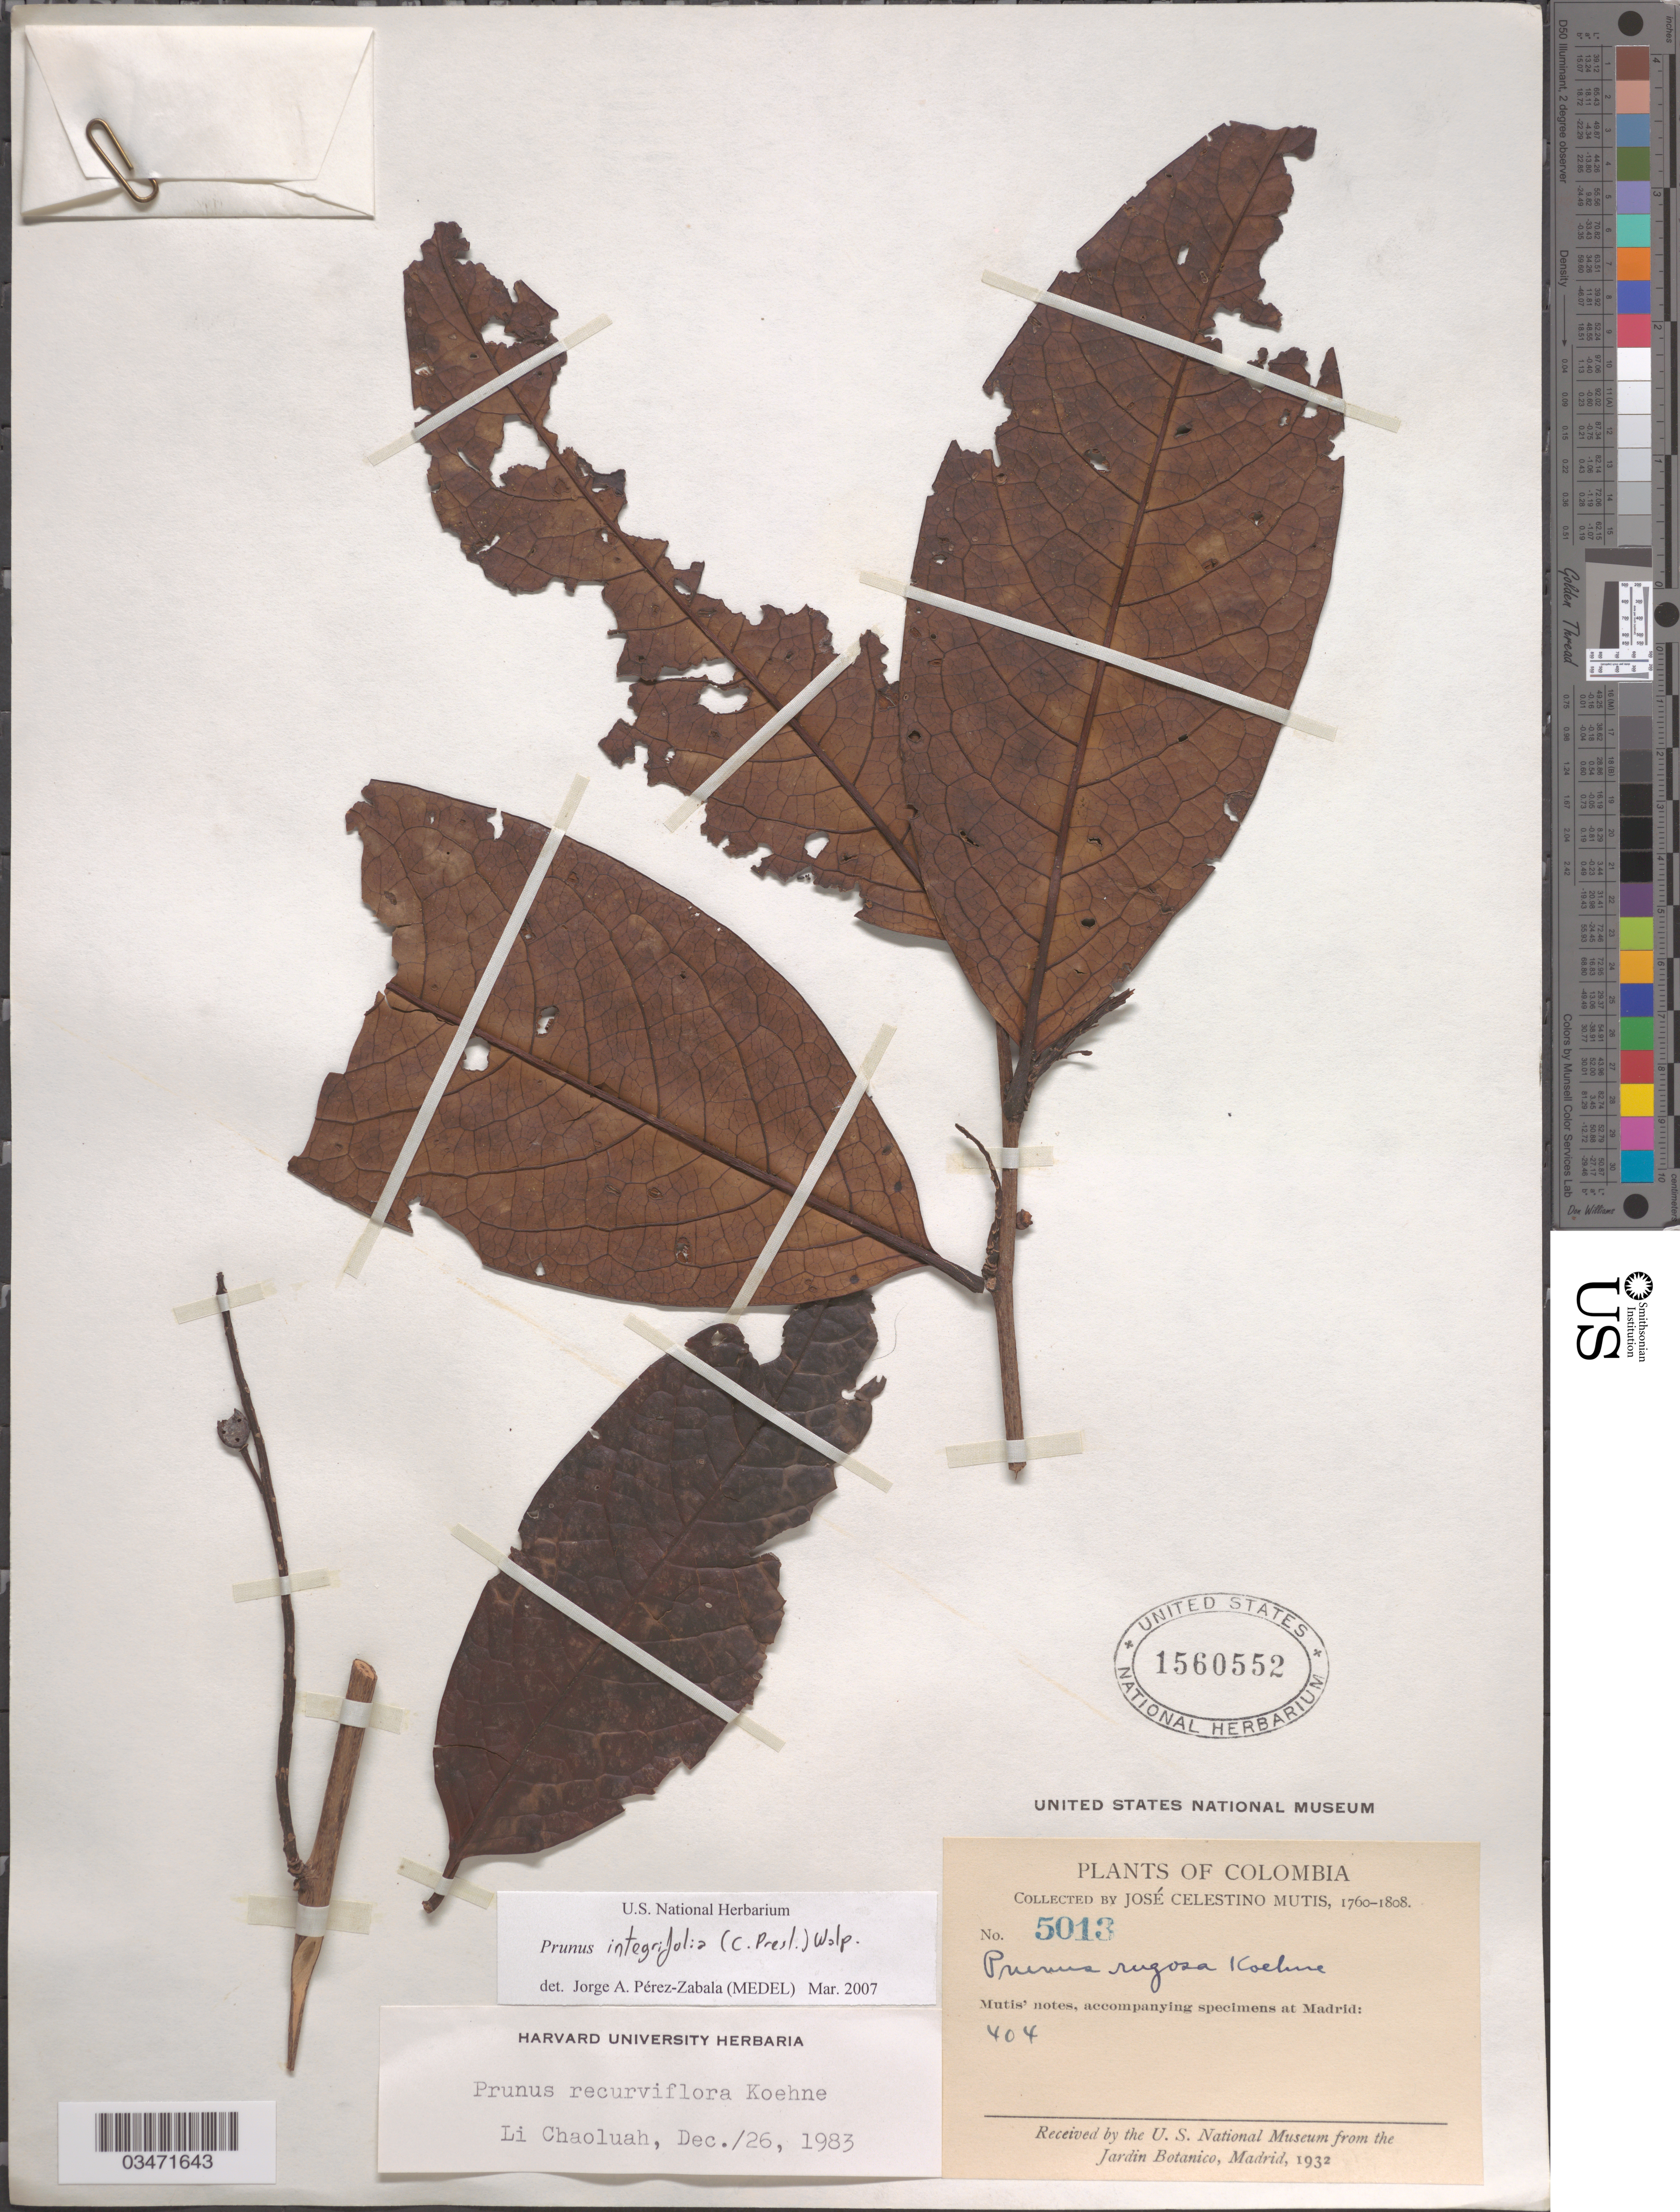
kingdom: Plantae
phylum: Tracheophyta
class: Magnoliopsida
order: Rosales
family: Rosaceae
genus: Prunus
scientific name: Prunus integrifolia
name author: (C. Presl) Walp.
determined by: Pérez-Zabala, Jorge A.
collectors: J. C. B. Mutis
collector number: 5013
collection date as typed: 1760 to -- --- 1808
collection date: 1760/1808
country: Colombia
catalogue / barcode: US 1560552